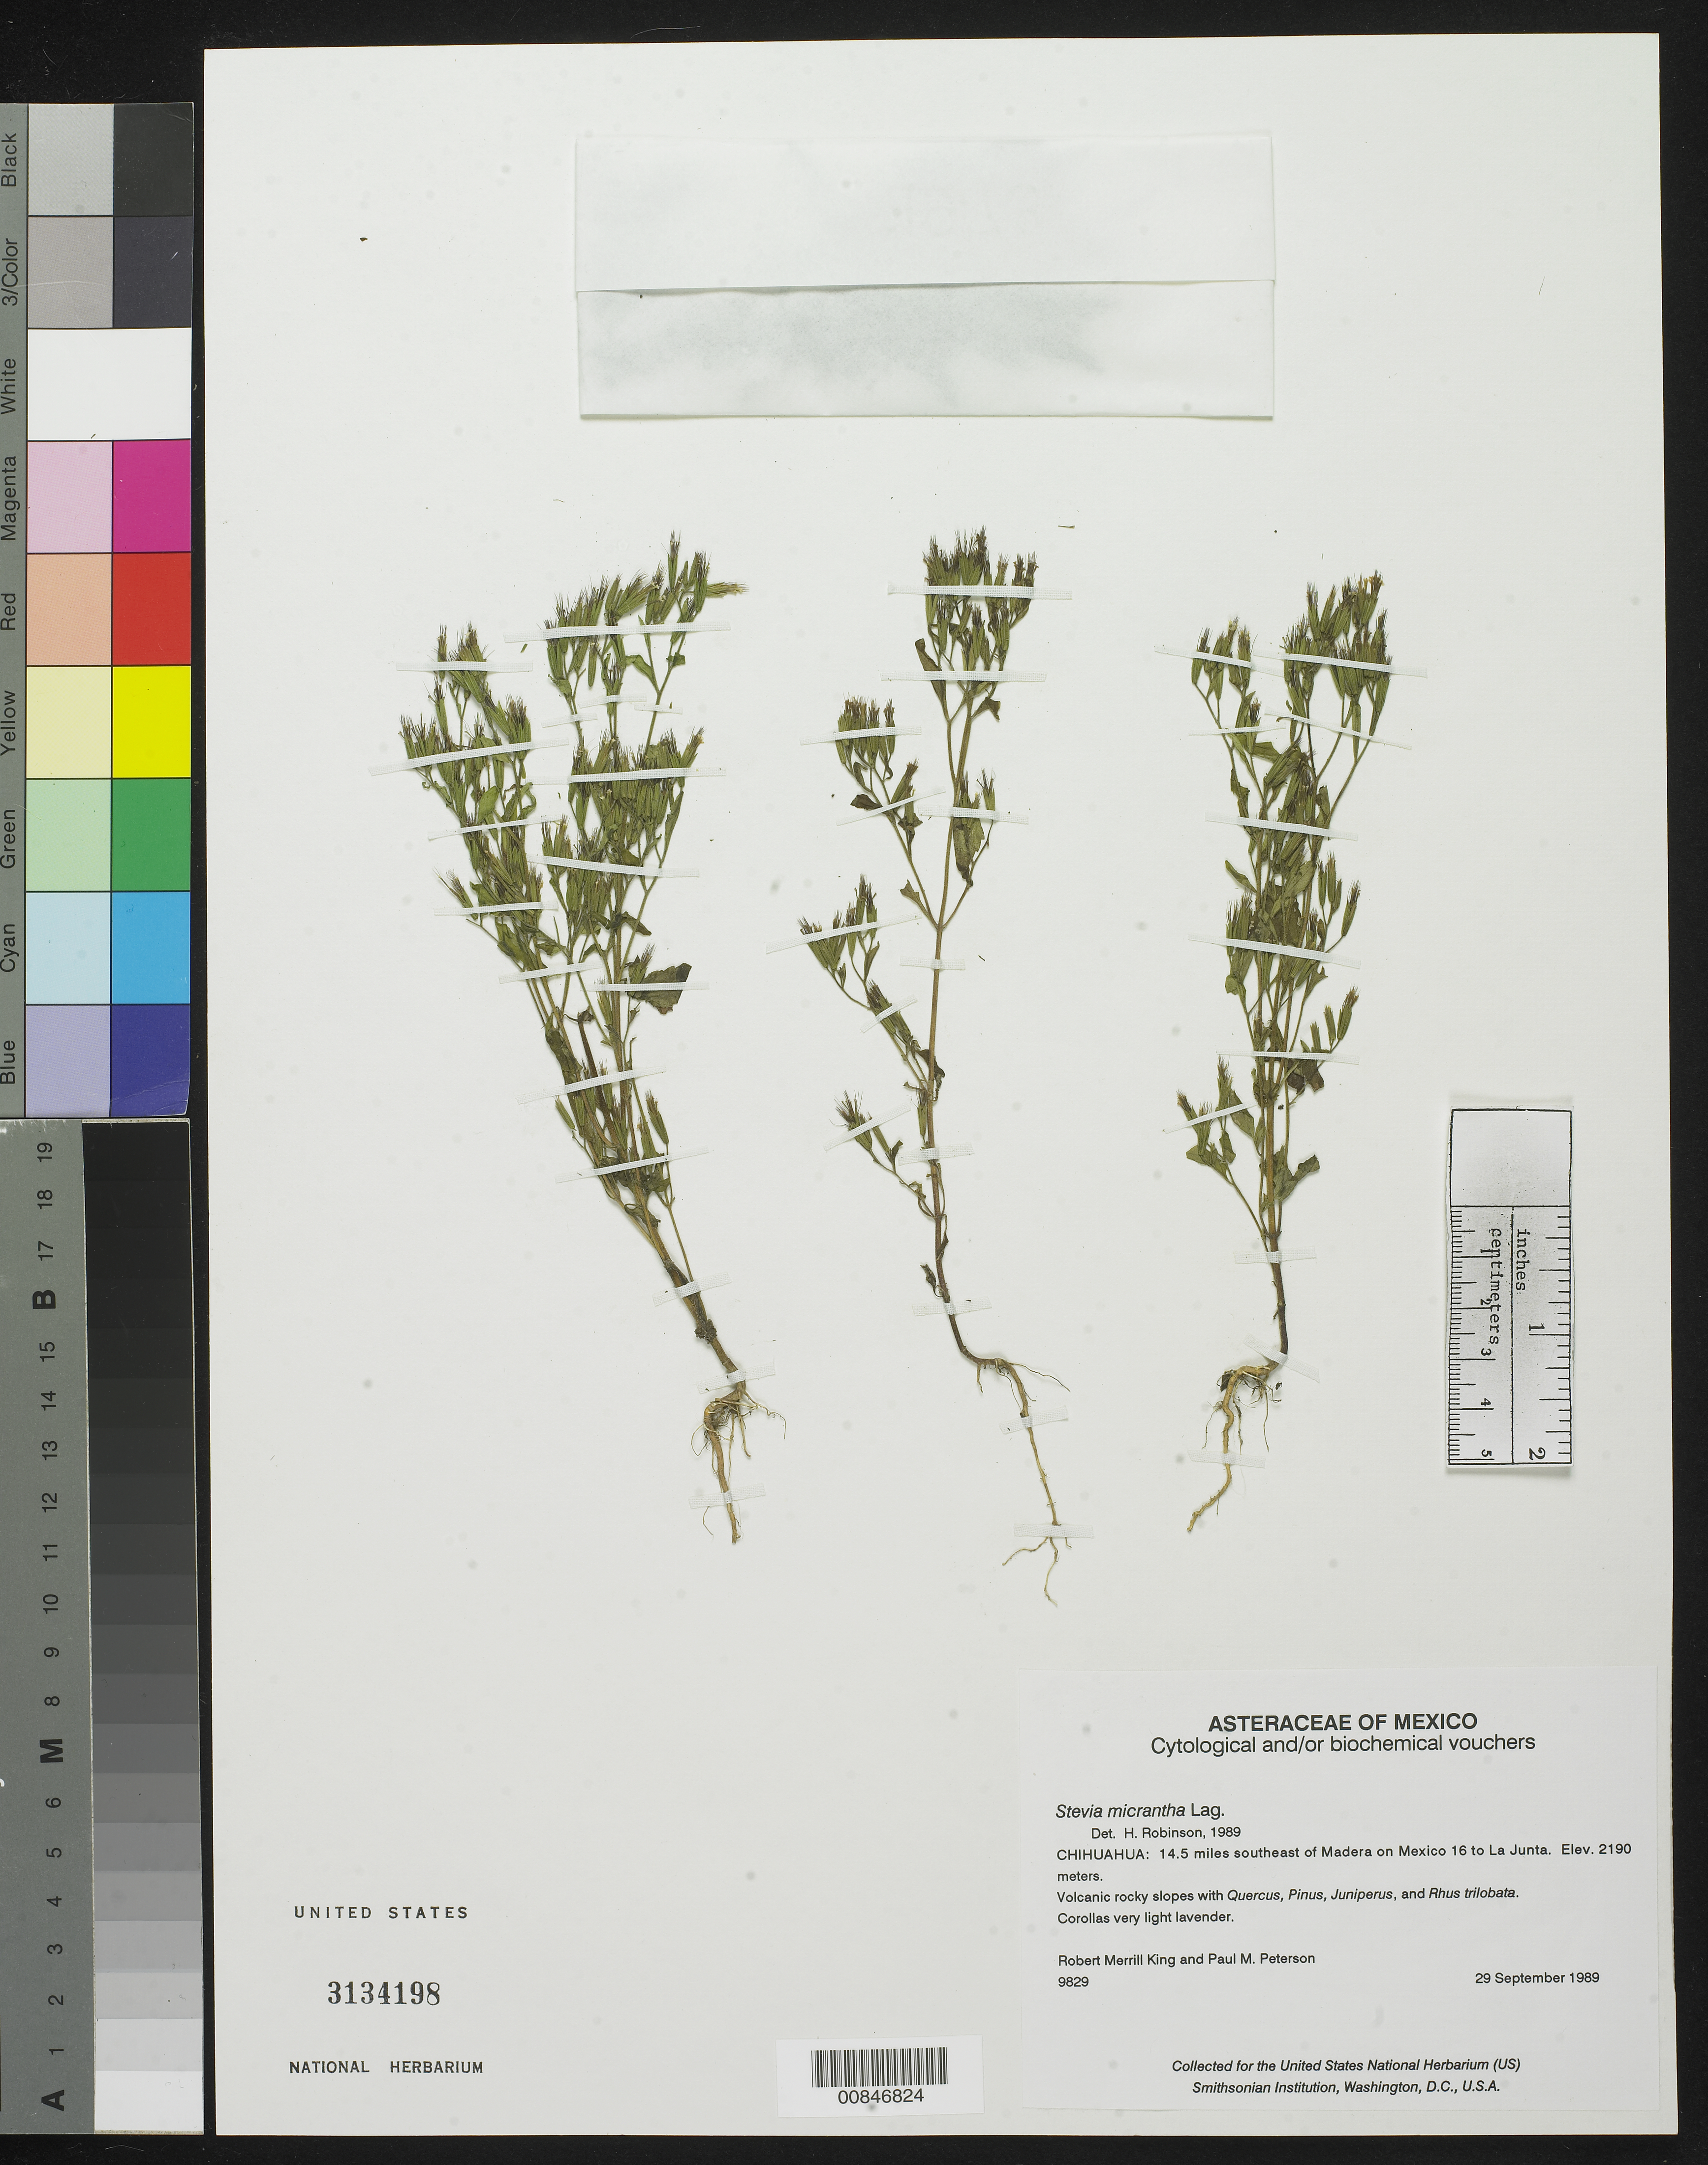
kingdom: Plantae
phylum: Tracheophyta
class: Magnoliopsida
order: Asterales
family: Asteraceae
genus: Stevia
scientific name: Stevia micrantha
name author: Lag.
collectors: R. M. King & P. M. Peterson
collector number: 9829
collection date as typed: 29 Sep 1989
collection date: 1989-09-29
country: Mexico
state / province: Chihuahua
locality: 14.5 miles southeast of Madera on Mexico 16 to La Junta.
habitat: Volcanic rocky slopes with Quercus, Pinus, Juniperus, and Rhus trilobata.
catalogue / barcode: US 3134198